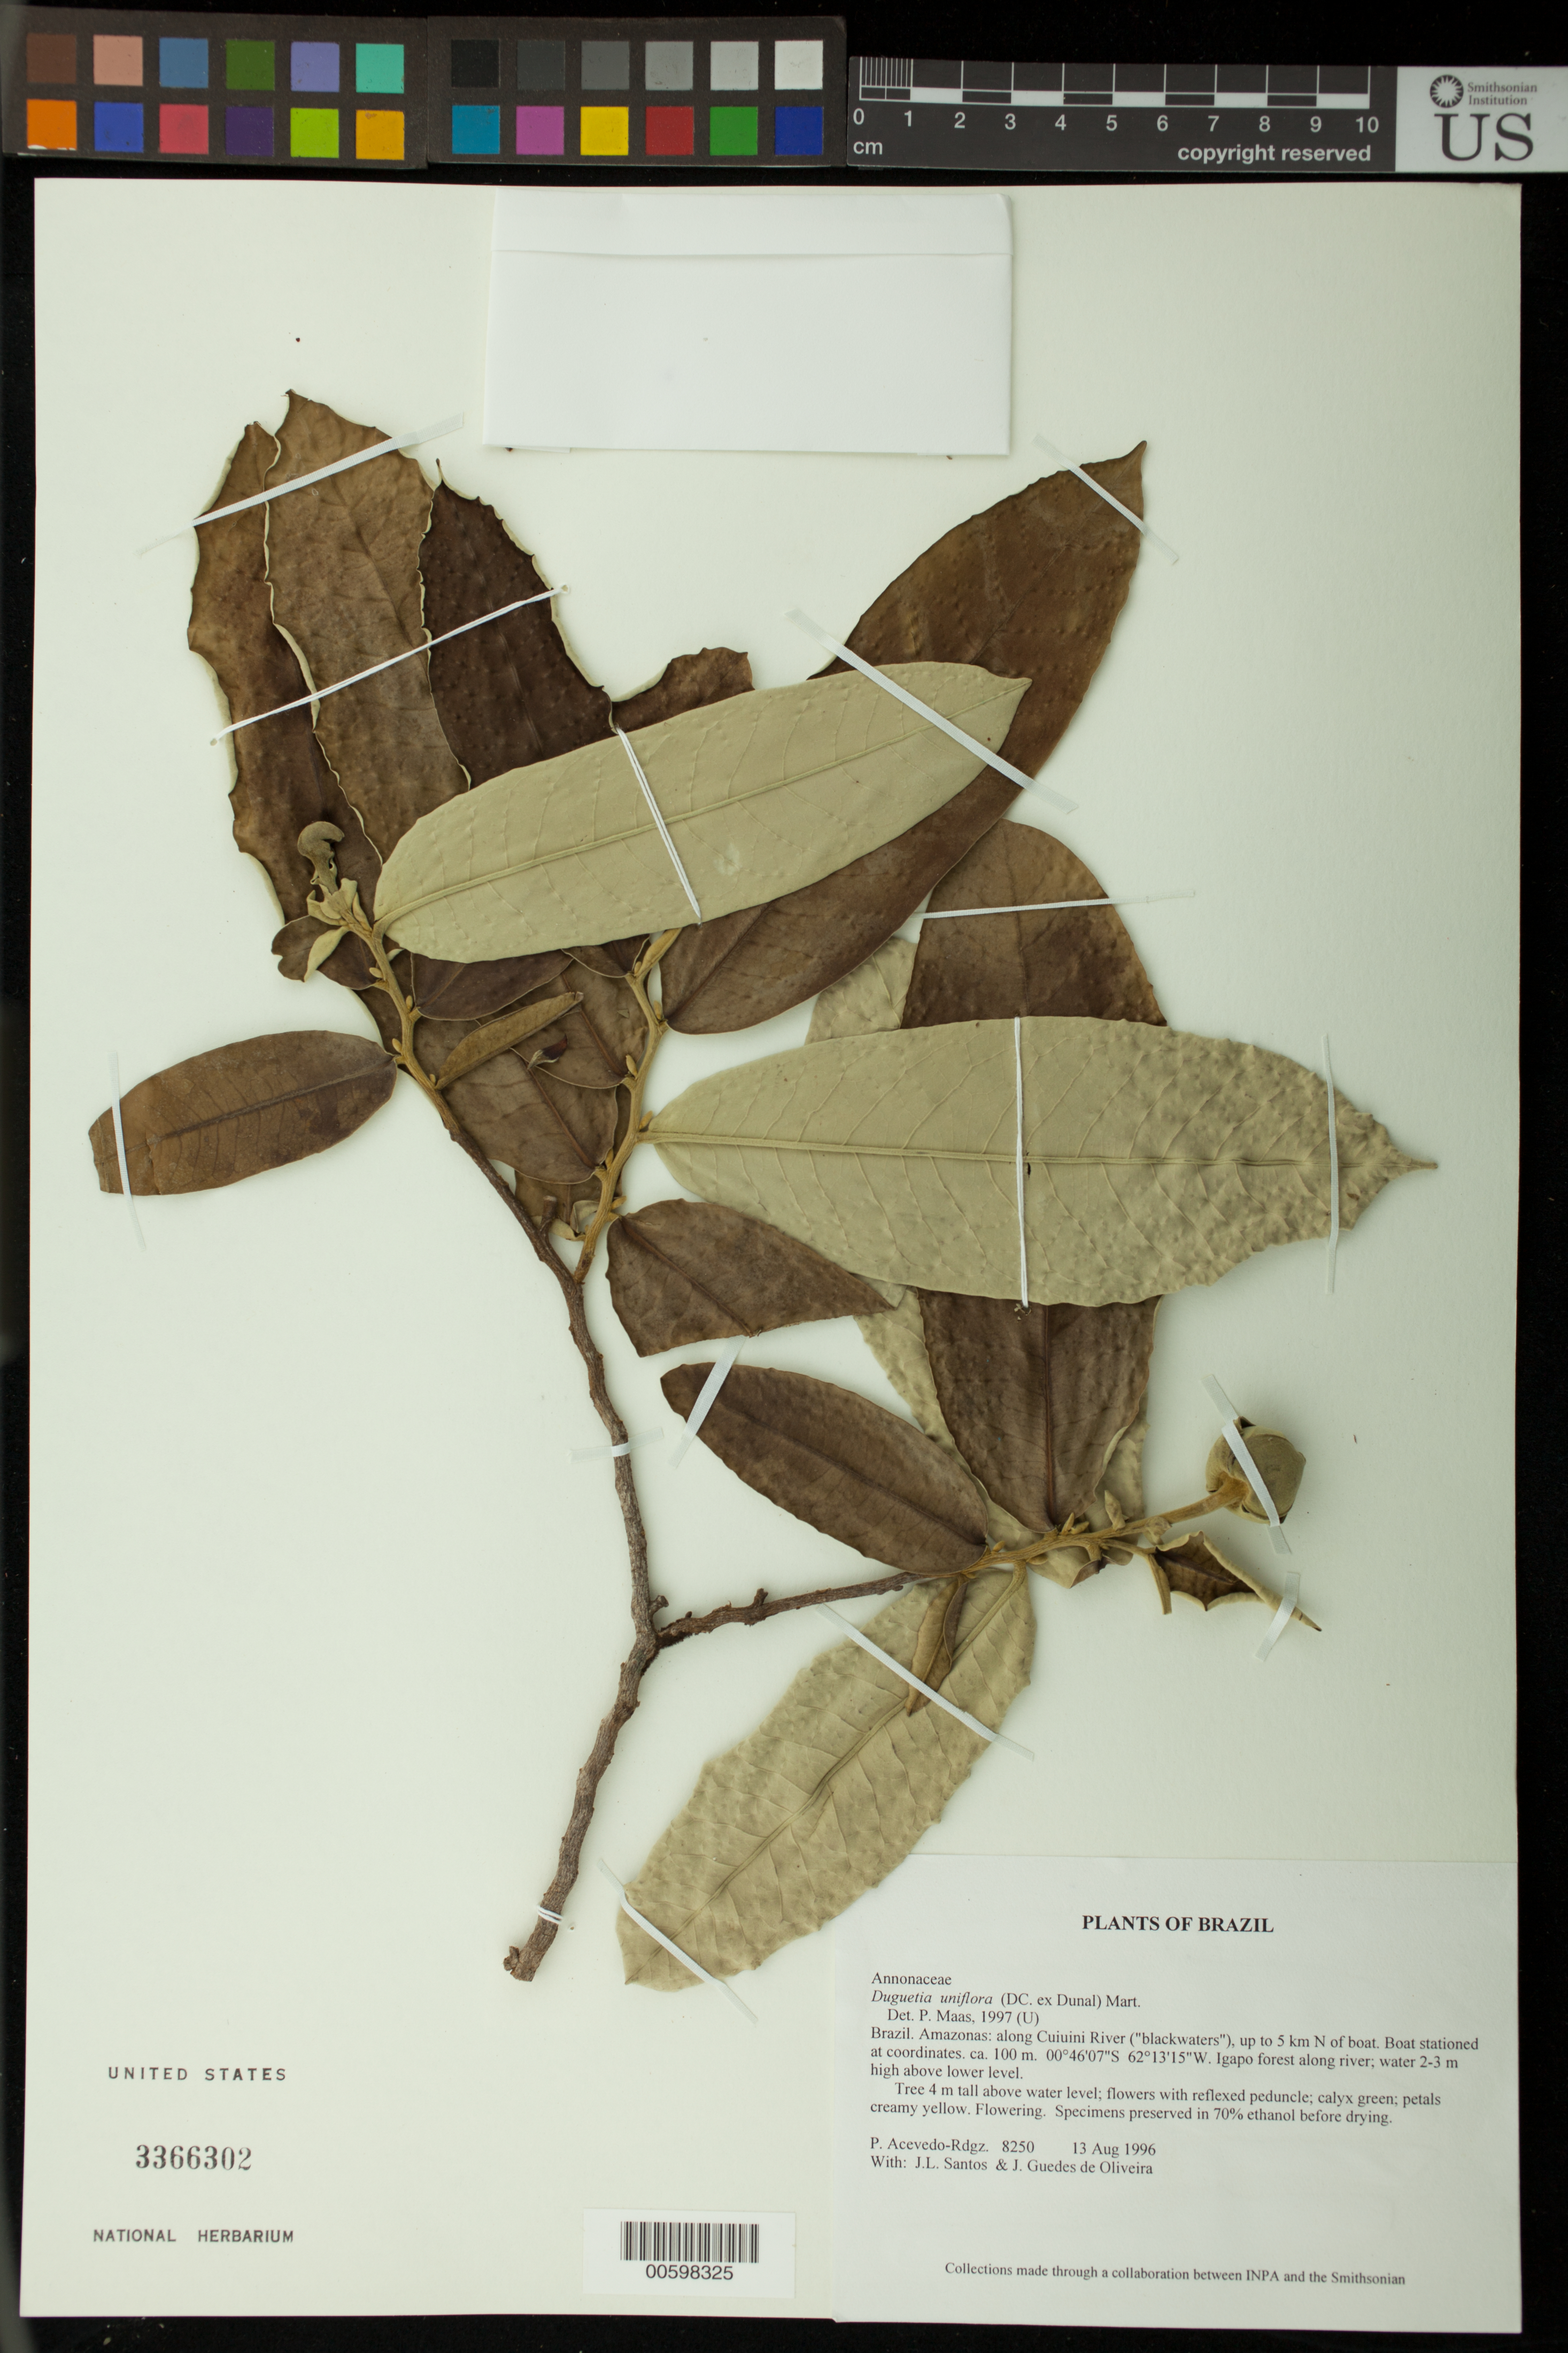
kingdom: Plantae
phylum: Tracheophyta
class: Magnoliopsida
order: Magnoliales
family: Annonaceae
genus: Duguetia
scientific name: Duguetia uniflora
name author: (DC. ex Dunal) Mart.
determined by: Maas, Paul J. M.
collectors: P. Acevedo-Rodr., J. L. Santos & J. Guedes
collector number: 8250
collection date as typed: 13 Aug 1996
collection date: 1996-08-13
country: Brazil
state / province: Amazonas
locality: Amazonas: along Cuiuini River ("blackwaters"), up to 5 km N of boat. Boat stationed at coordinates.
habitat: Igapo forest along river; water 2-3 m high above lower level.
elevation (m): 100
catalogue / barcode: US 3366302